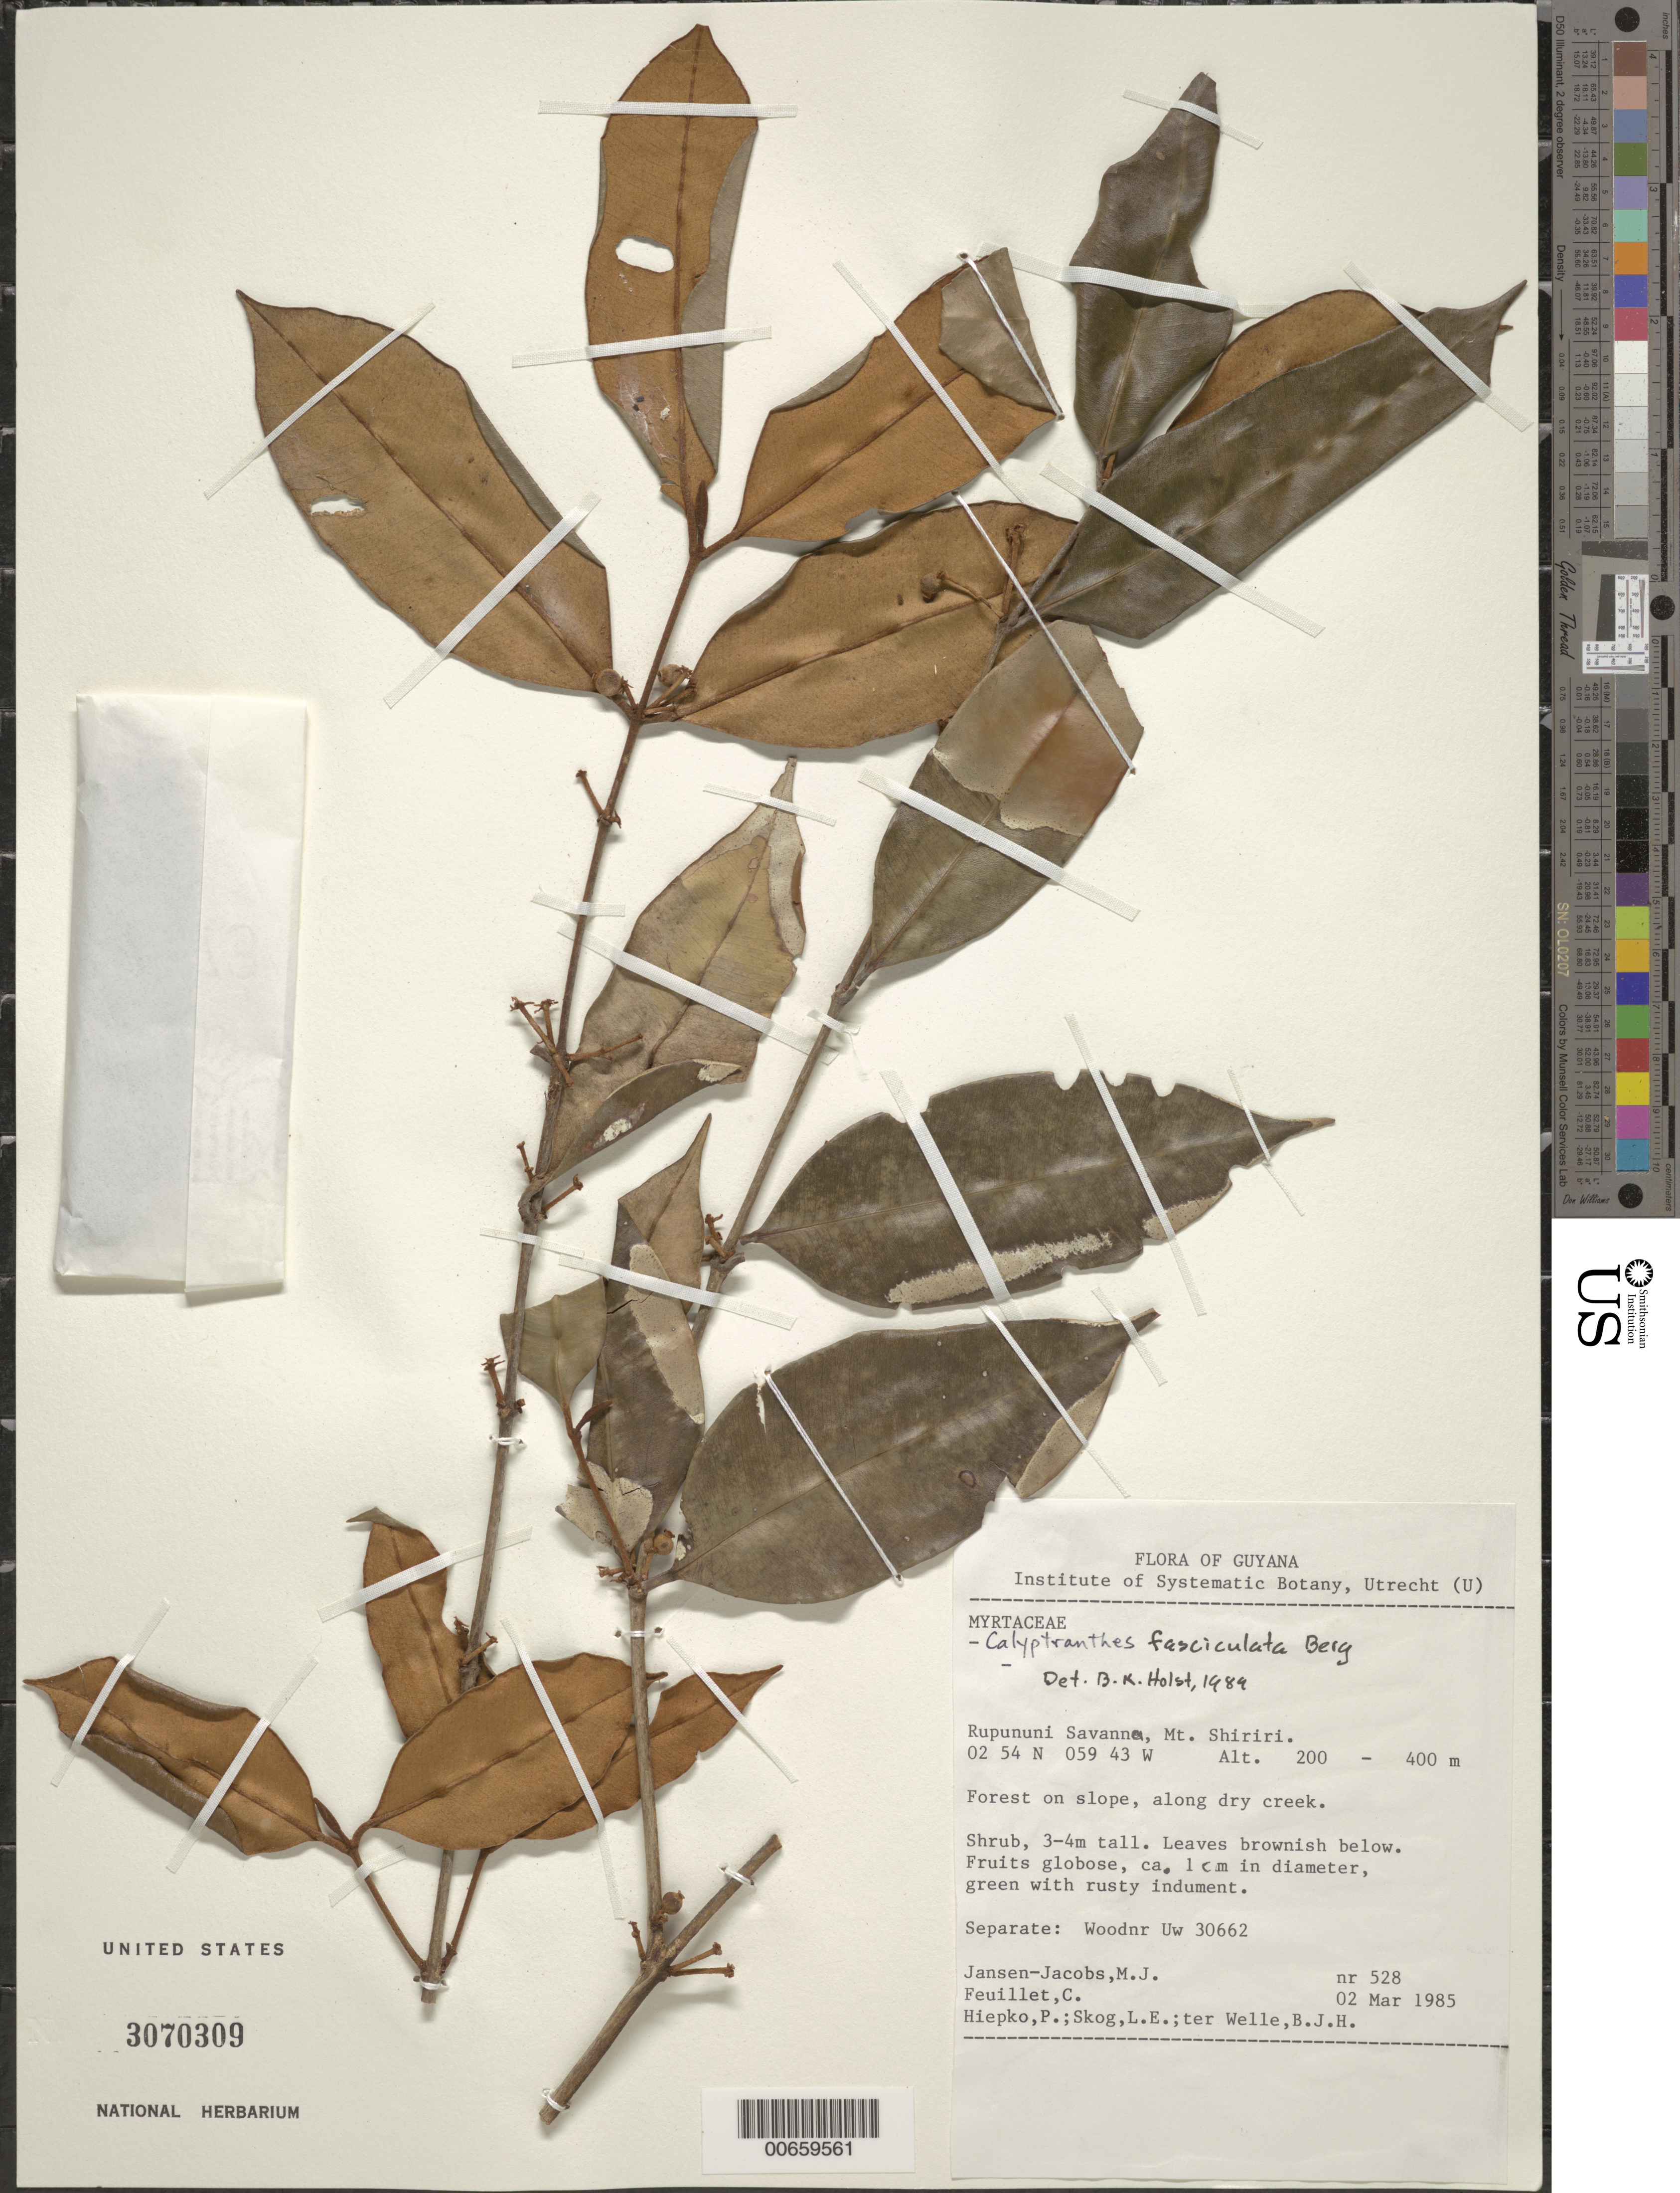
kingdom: Plantae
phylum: Tracheophyta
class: Magnoliopsida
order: Myrtales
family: Myrtaceae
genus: Myrcia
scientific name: Myrcia fasciculata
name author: (O. Berg) K. Campbell & K. Samra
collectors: M. J. Jansen-Jacobs, C. Feuillet, P. H. Hiepko, L. E. Skog & B. Welle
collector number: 528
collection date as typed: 2-Mar-85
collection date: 1985-03-02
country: Guyana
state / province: U. Takutu-U. Essequibo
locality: Rupununi Savanna, Mt. Shiriri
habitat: Forest on slope, along dry creek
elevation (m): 200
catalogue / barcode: US 3070309